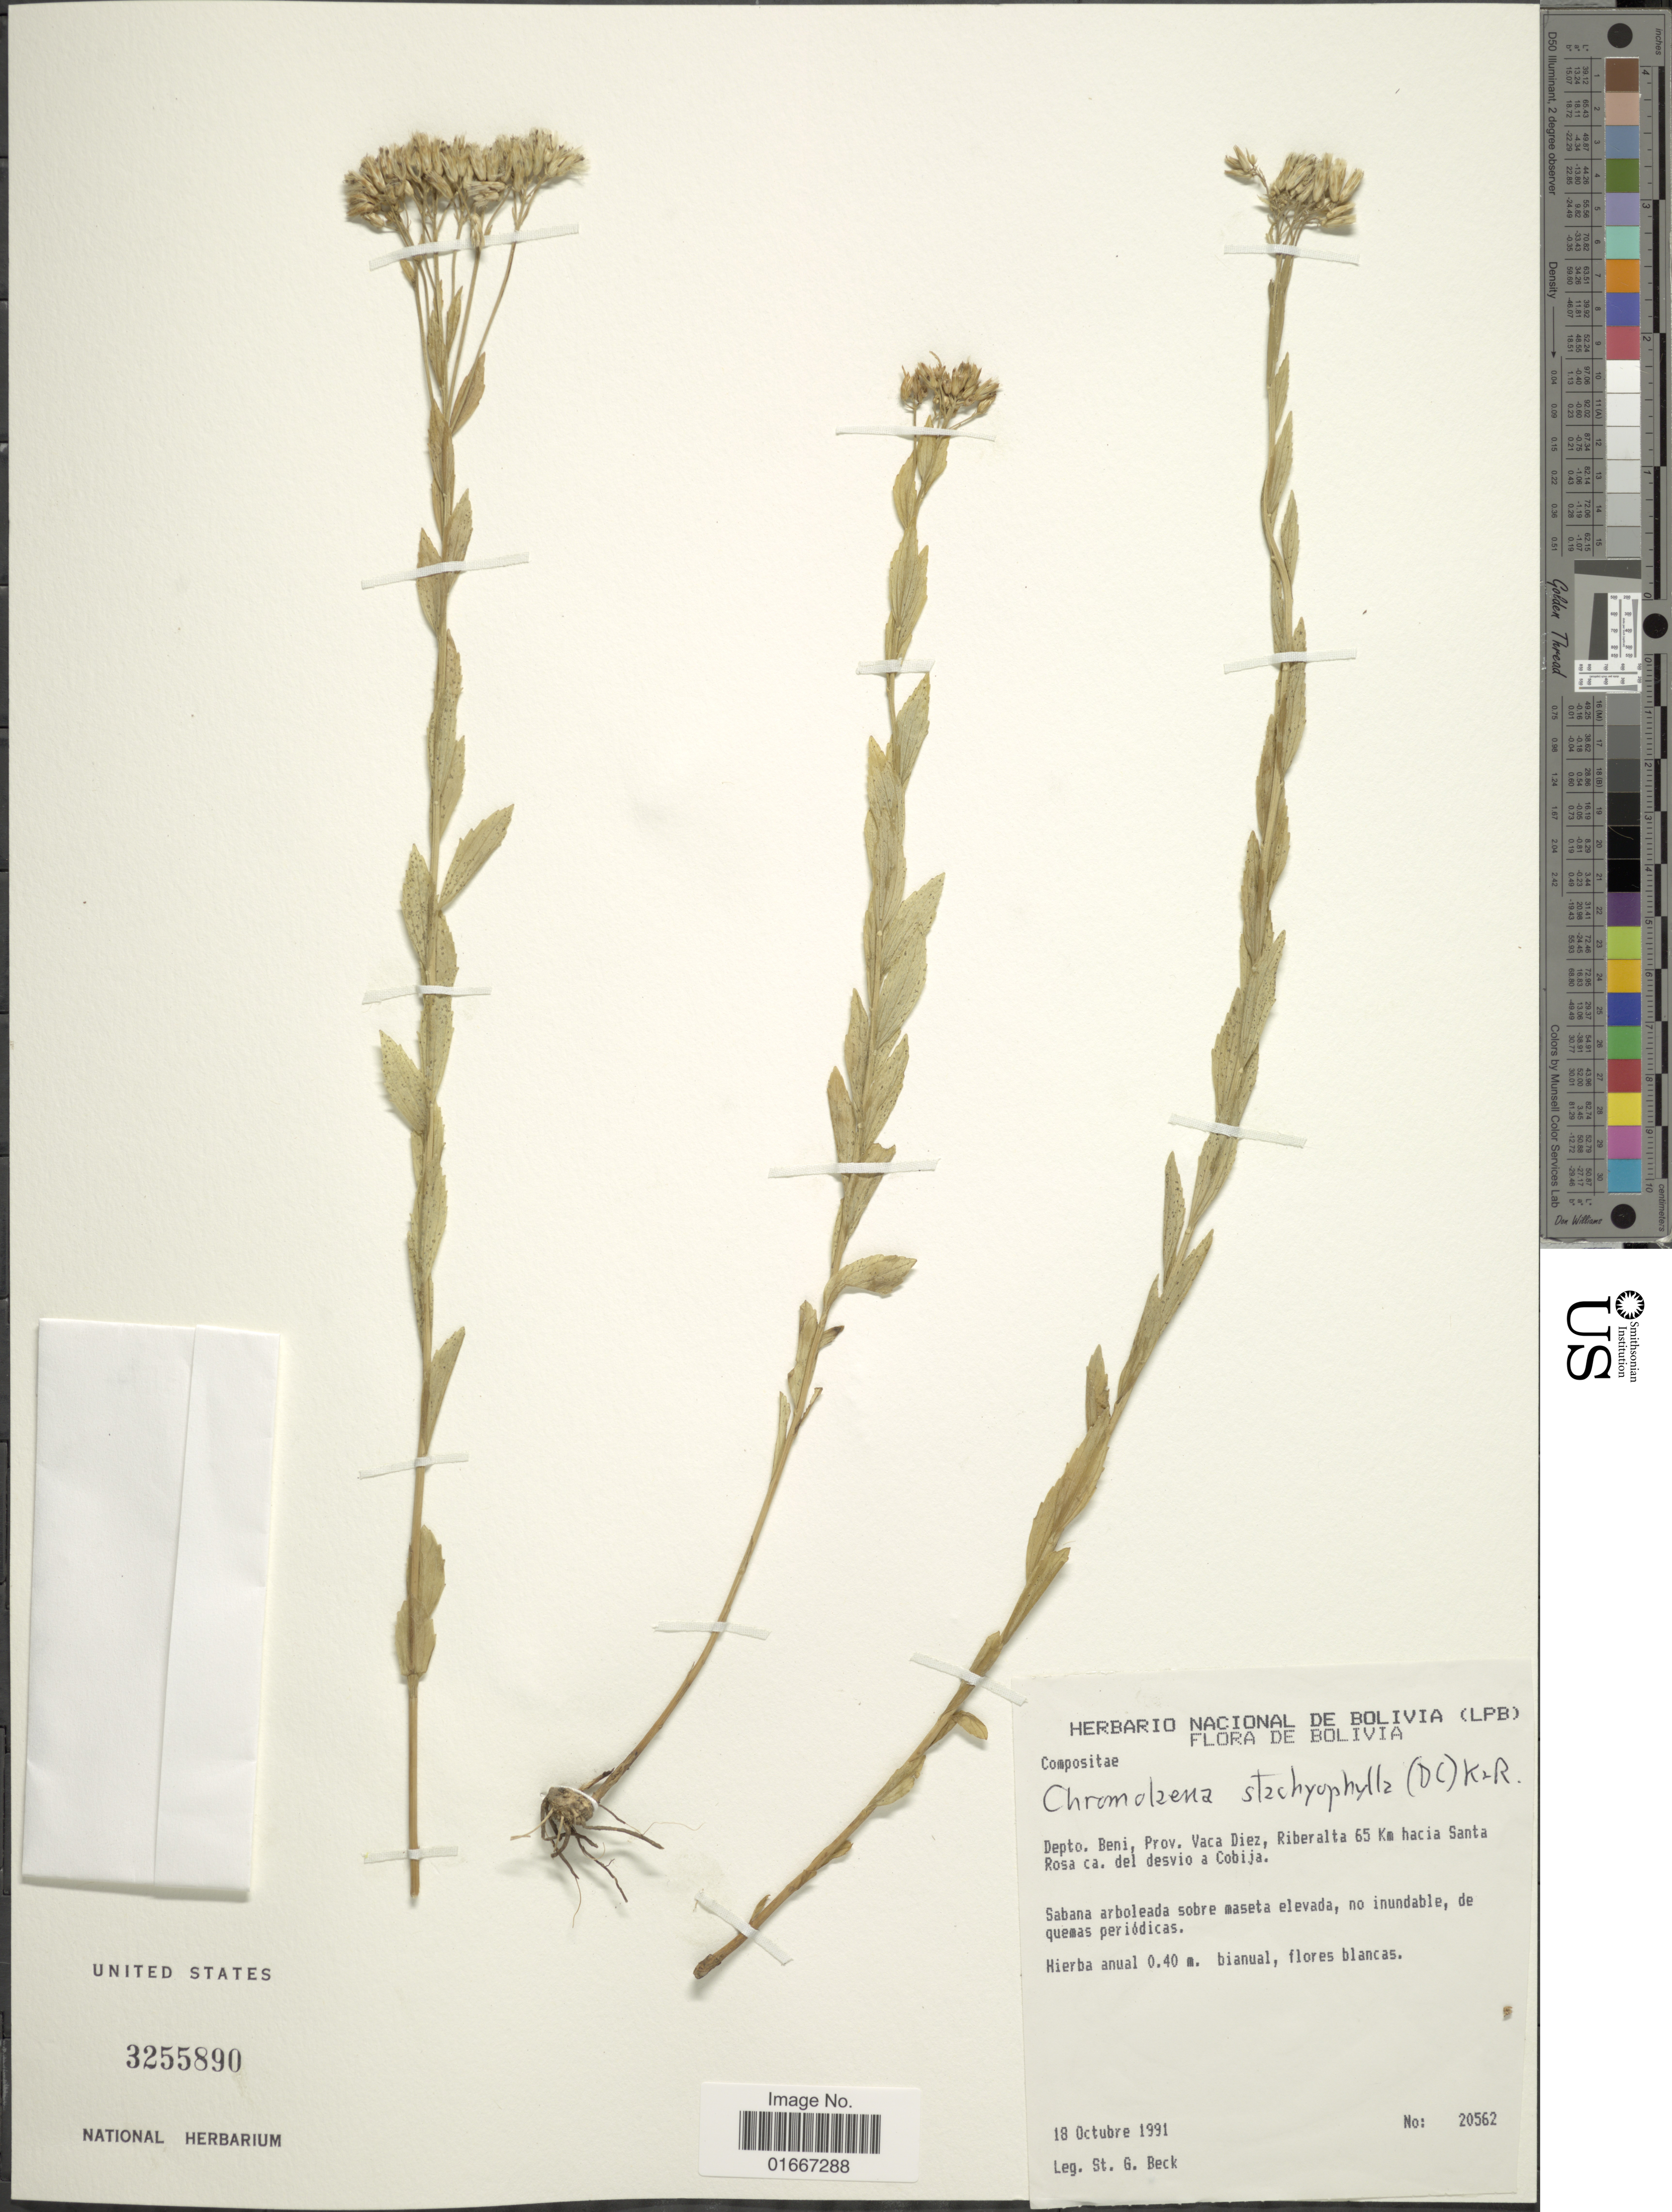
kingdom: Plantae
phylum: Tracheophyta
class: Magnoliopsida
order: Asterales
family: Asteraceae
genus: Chromolaena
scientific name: Chromolaena campestris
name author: (DC.) R.M. King & H. Rob.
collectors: S. G. Beck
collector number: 20562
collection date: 1991-10-18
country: Bolivia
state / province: Beni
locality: Prov. Vanca Diez, Riberalta 65 km hacia Santa Rosa ca. del desvio a Cobija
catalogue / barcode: US 3255890